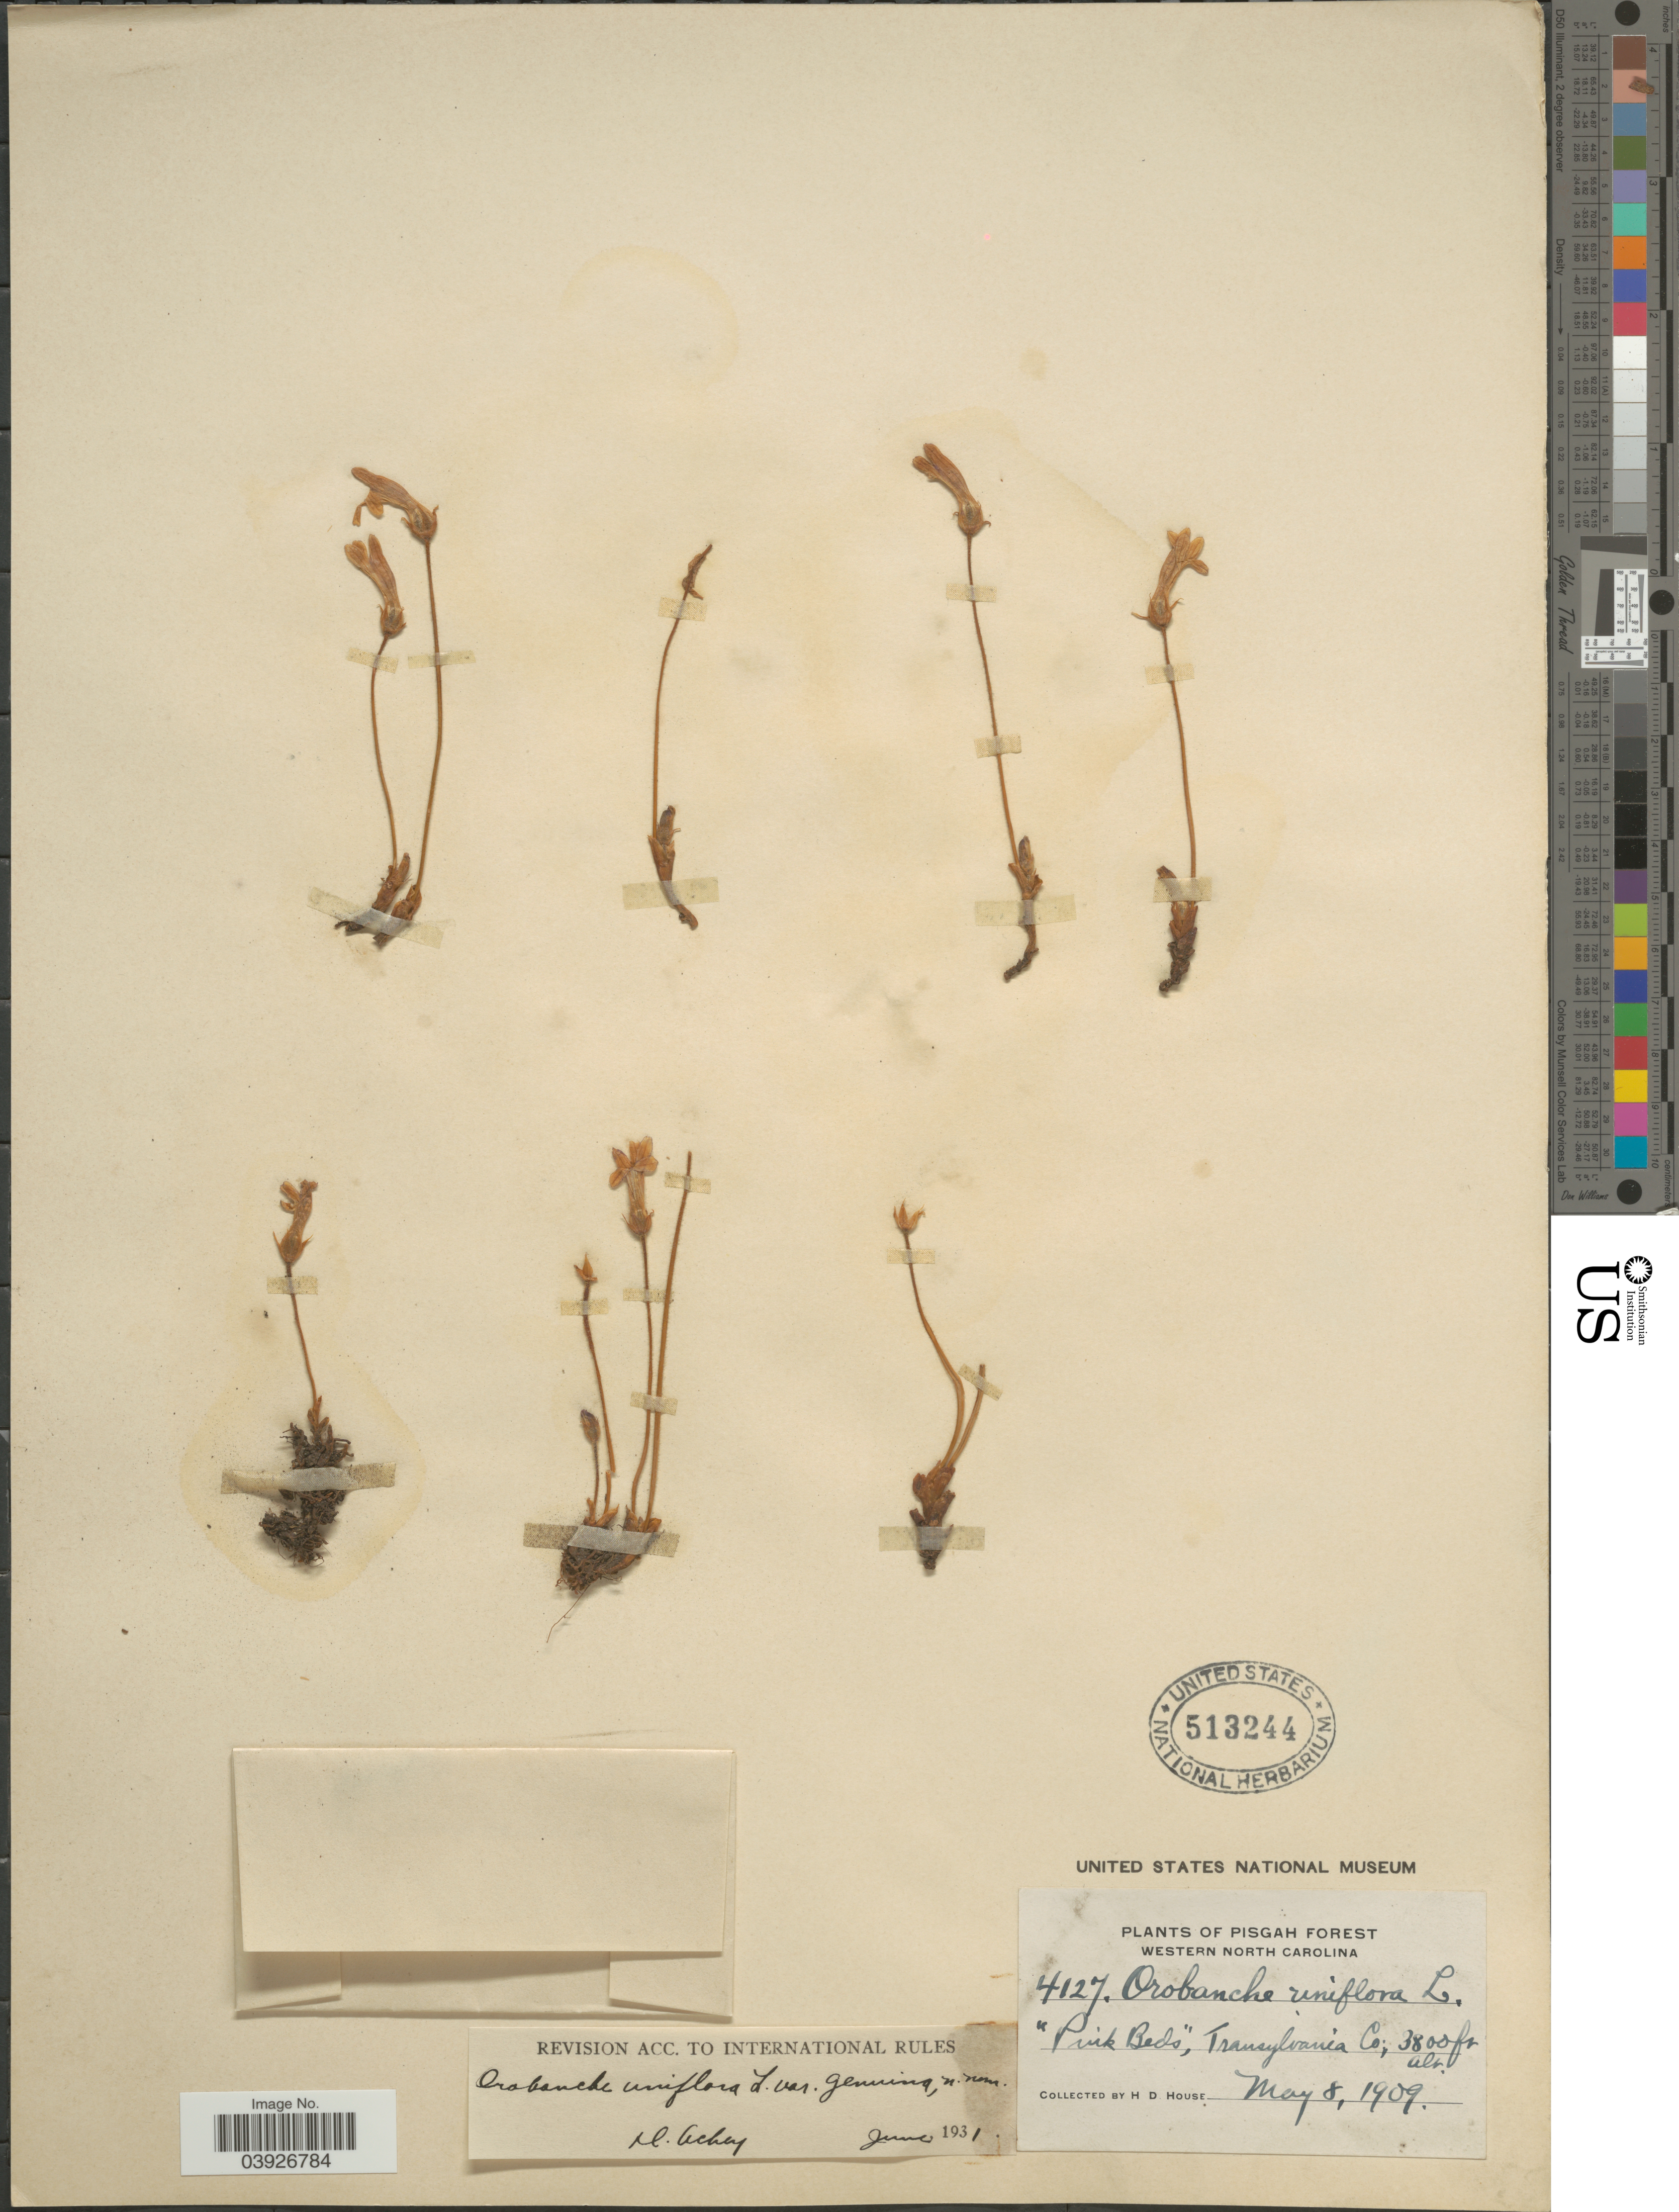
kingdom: Plantae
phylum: Tracheophyta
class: Magnoliopsida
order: Lamiales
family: Orobanchaceae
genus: Aphyllon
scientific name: Aphyllon uniflorum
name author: A. Gray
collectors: H. D. House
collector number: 4127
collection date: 1909-05-08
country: United States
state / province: North Carolina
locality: Pisgah Forest. Western North Carolina. "Pink Beds", Transylvania Co.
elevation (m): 1158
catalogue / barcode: US 513244